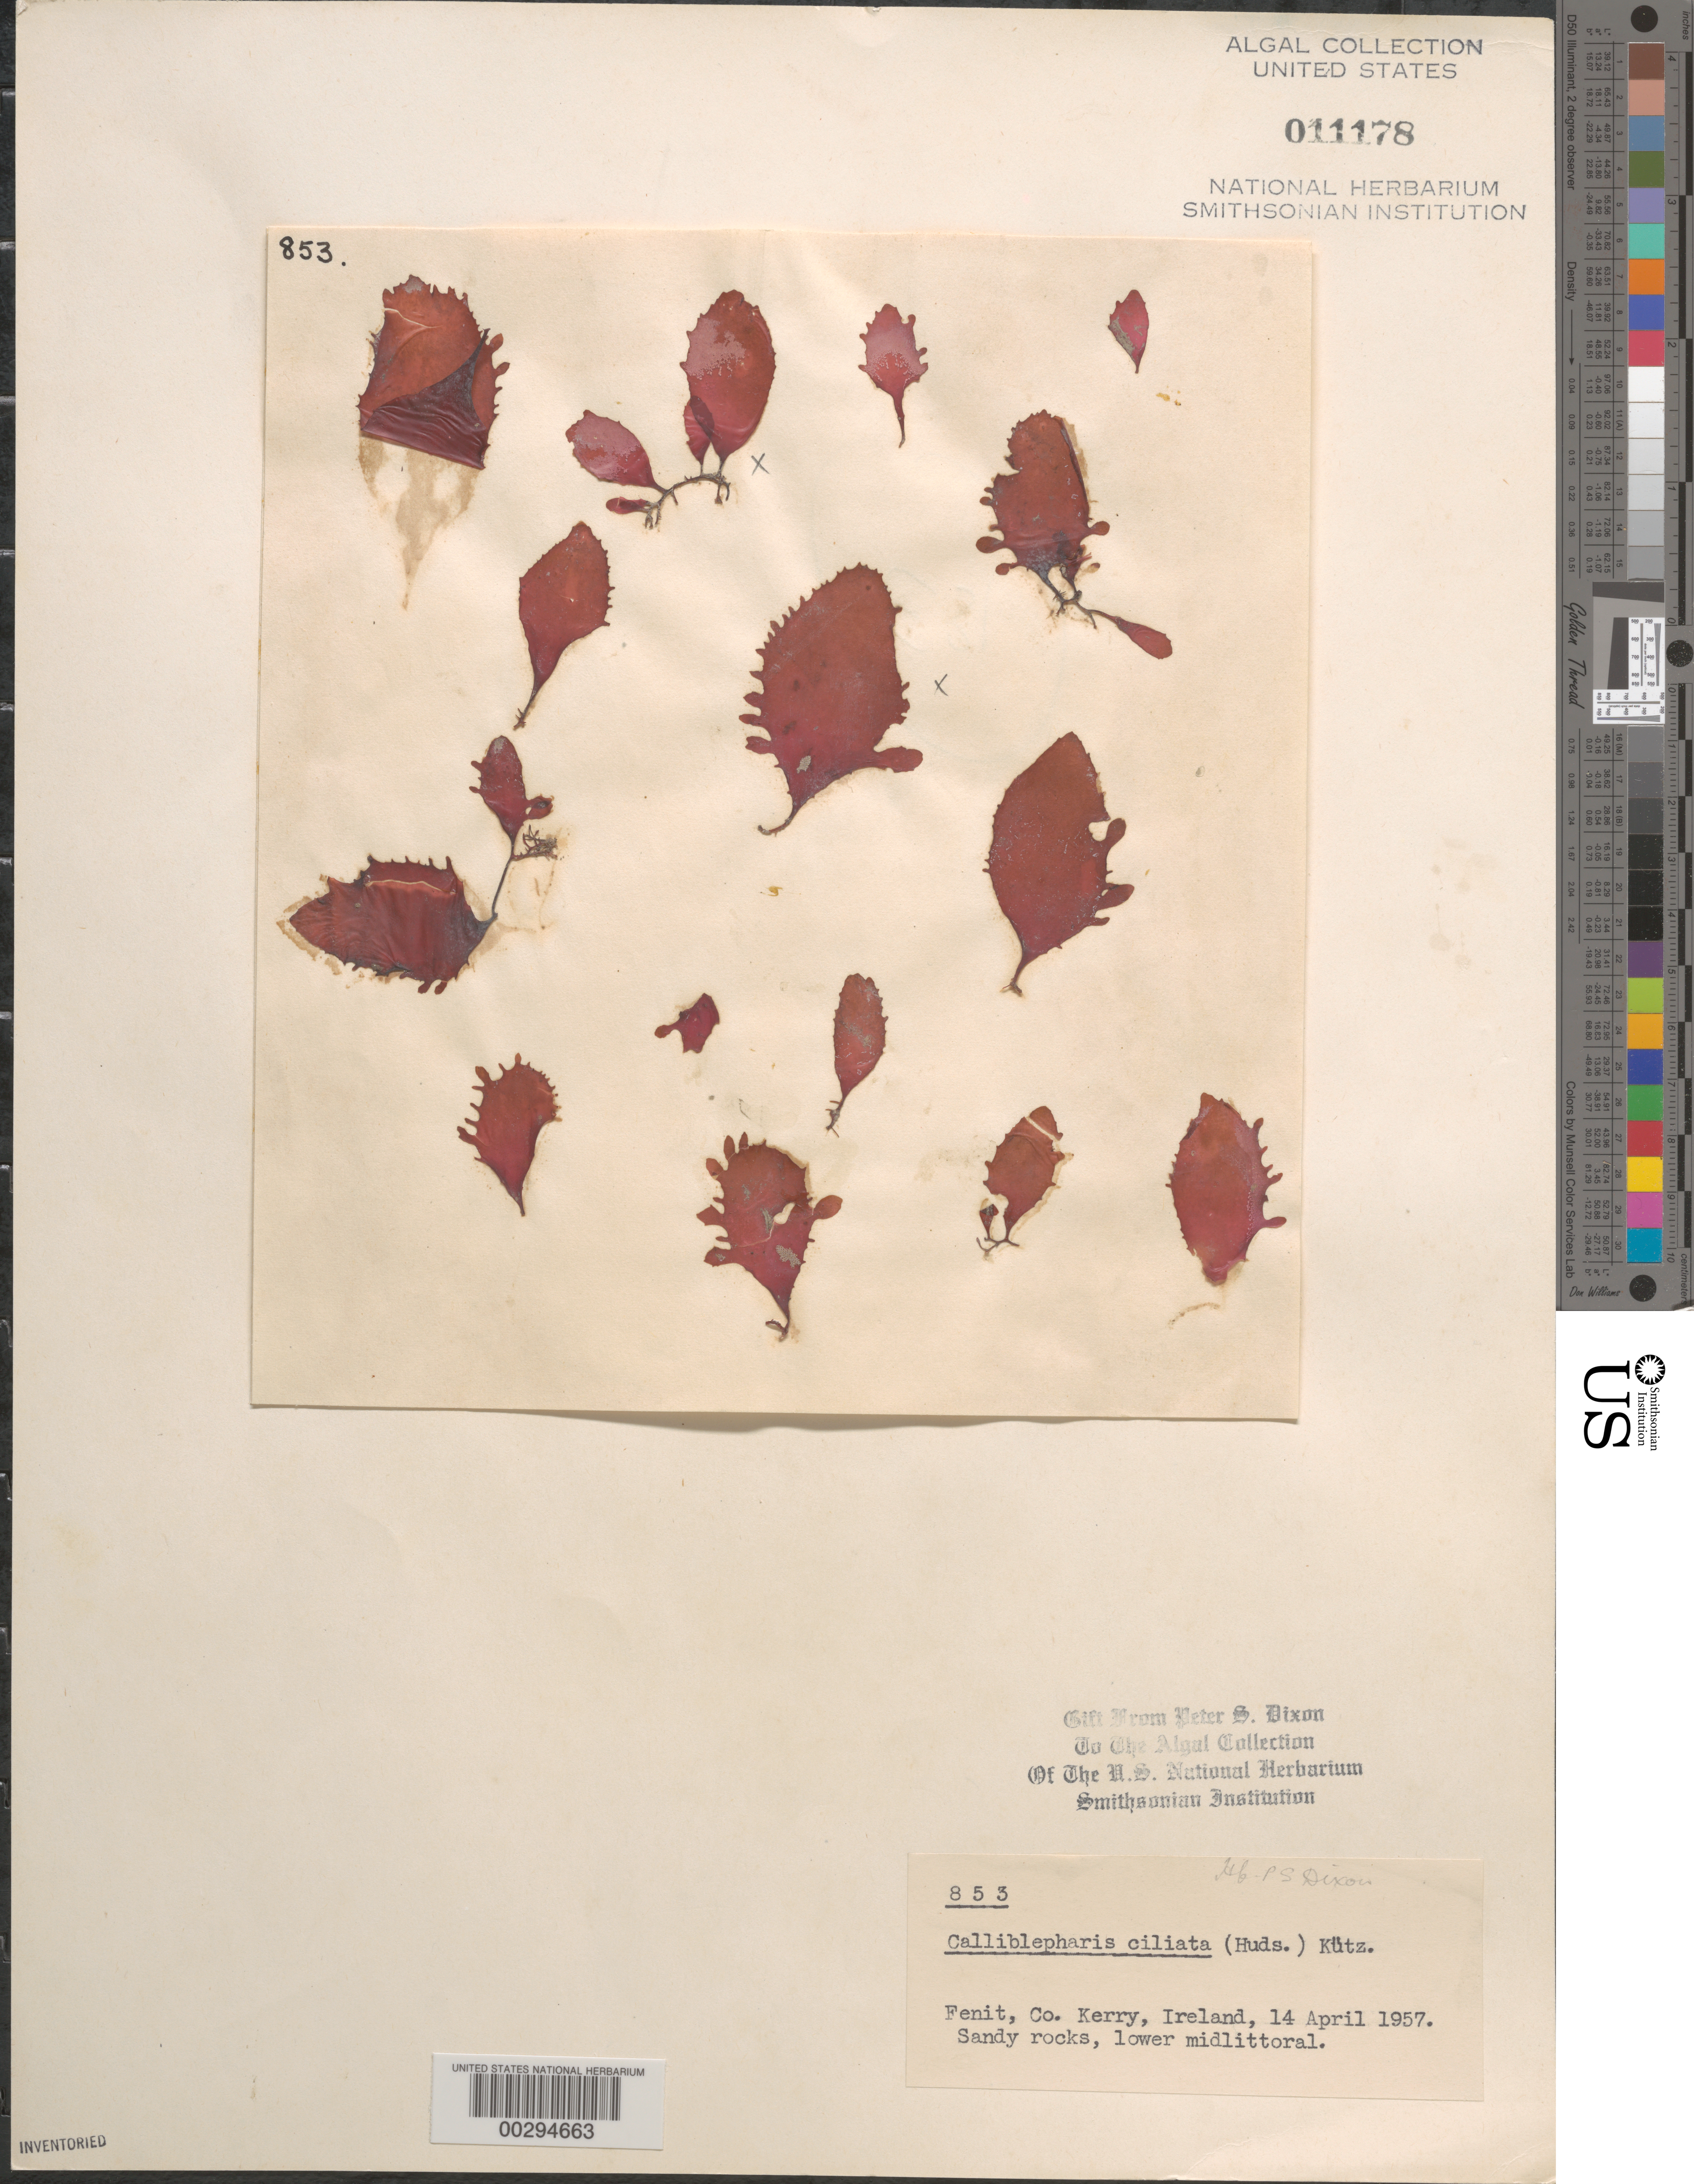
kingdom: Plantae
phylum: Rhodophyta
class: Florideophyceae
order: Gigartinales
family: Cystocloniaceae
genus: Calliblepharis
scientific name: Calliblepharis ciliata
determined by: Dixon, P. S.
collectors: P. S. Dixon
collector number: PSD 853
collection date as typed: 14 Apr 1957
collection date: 1957-04-14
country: Ireland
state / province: Munster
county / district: Kerry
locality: Fenit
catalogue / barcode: US 11178